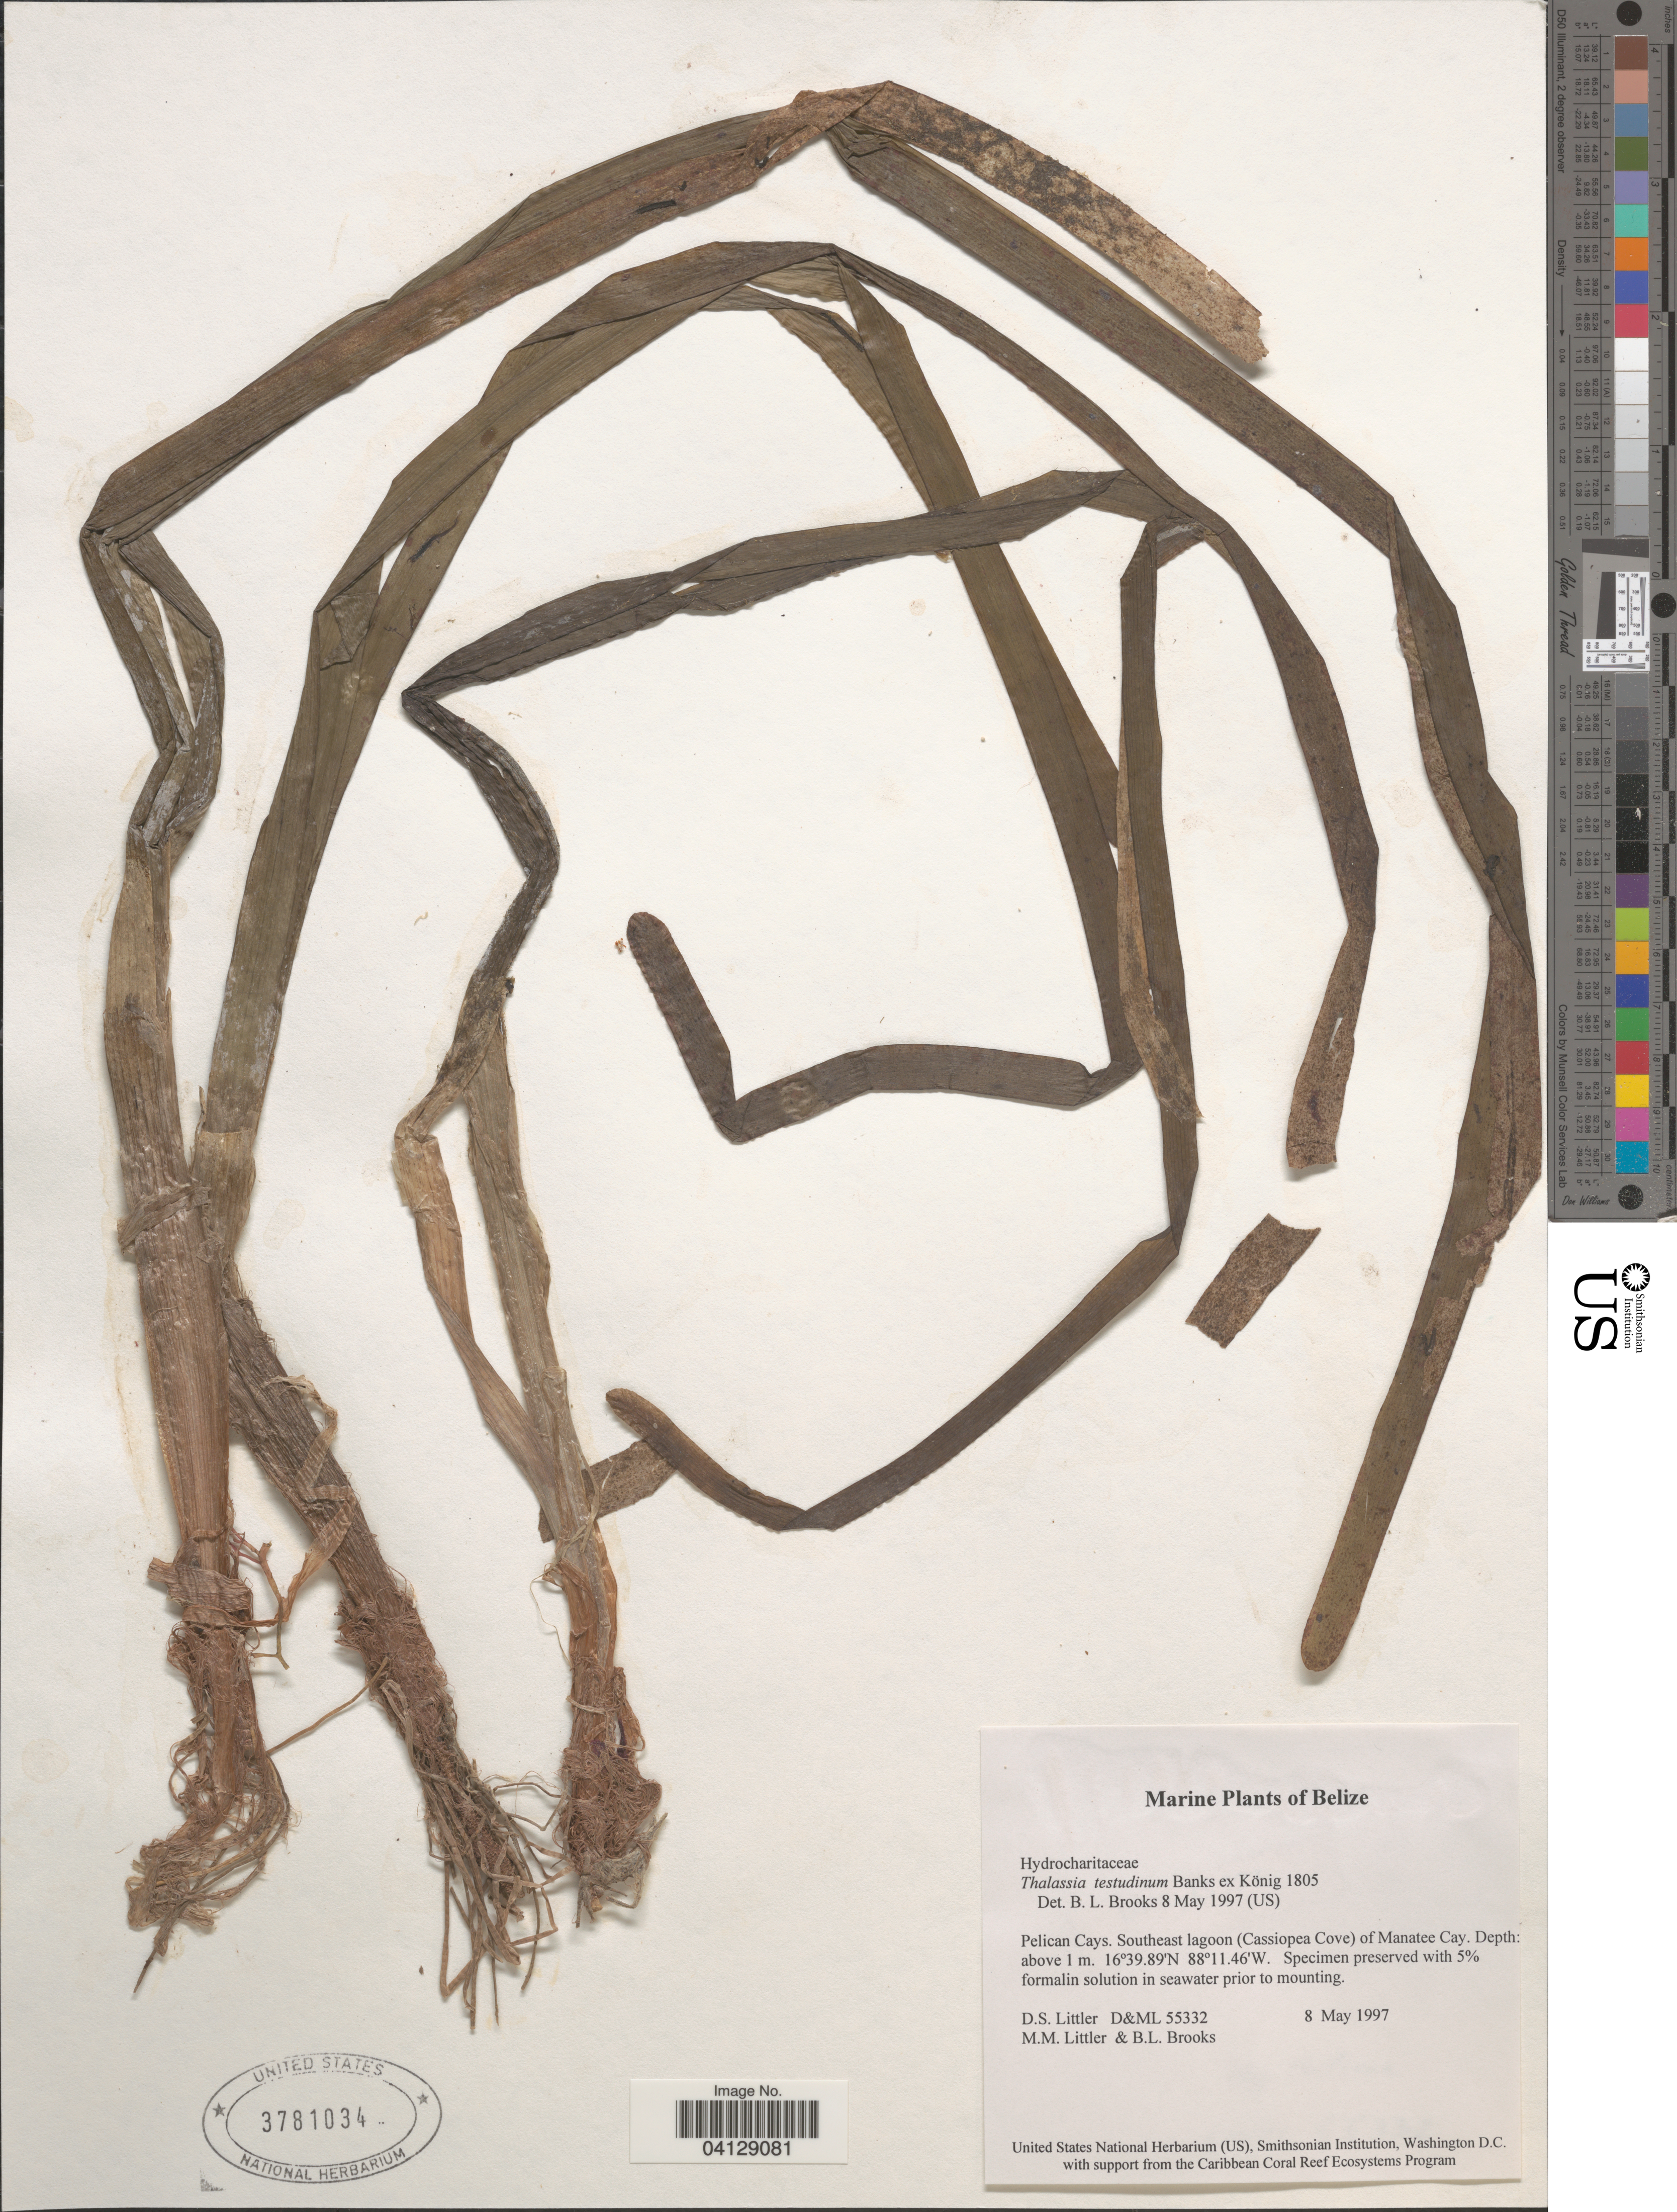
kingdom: Plantae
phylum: Tracheophyta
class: Liliopsida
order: Alismatales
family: Hydrocharitaceae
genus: Thalassia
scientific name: Thalassia testudinum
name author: Banks & Sol. ex K.D. Koenig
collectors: D. S. Littler & B. Brooks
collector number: D&ML55332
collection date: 1997-05-08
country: Belize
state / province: Belize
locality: Pelican Cays. Southeast lagoon (Cassiopea Cove) of Manatee Cay.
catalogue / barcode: US 3781034